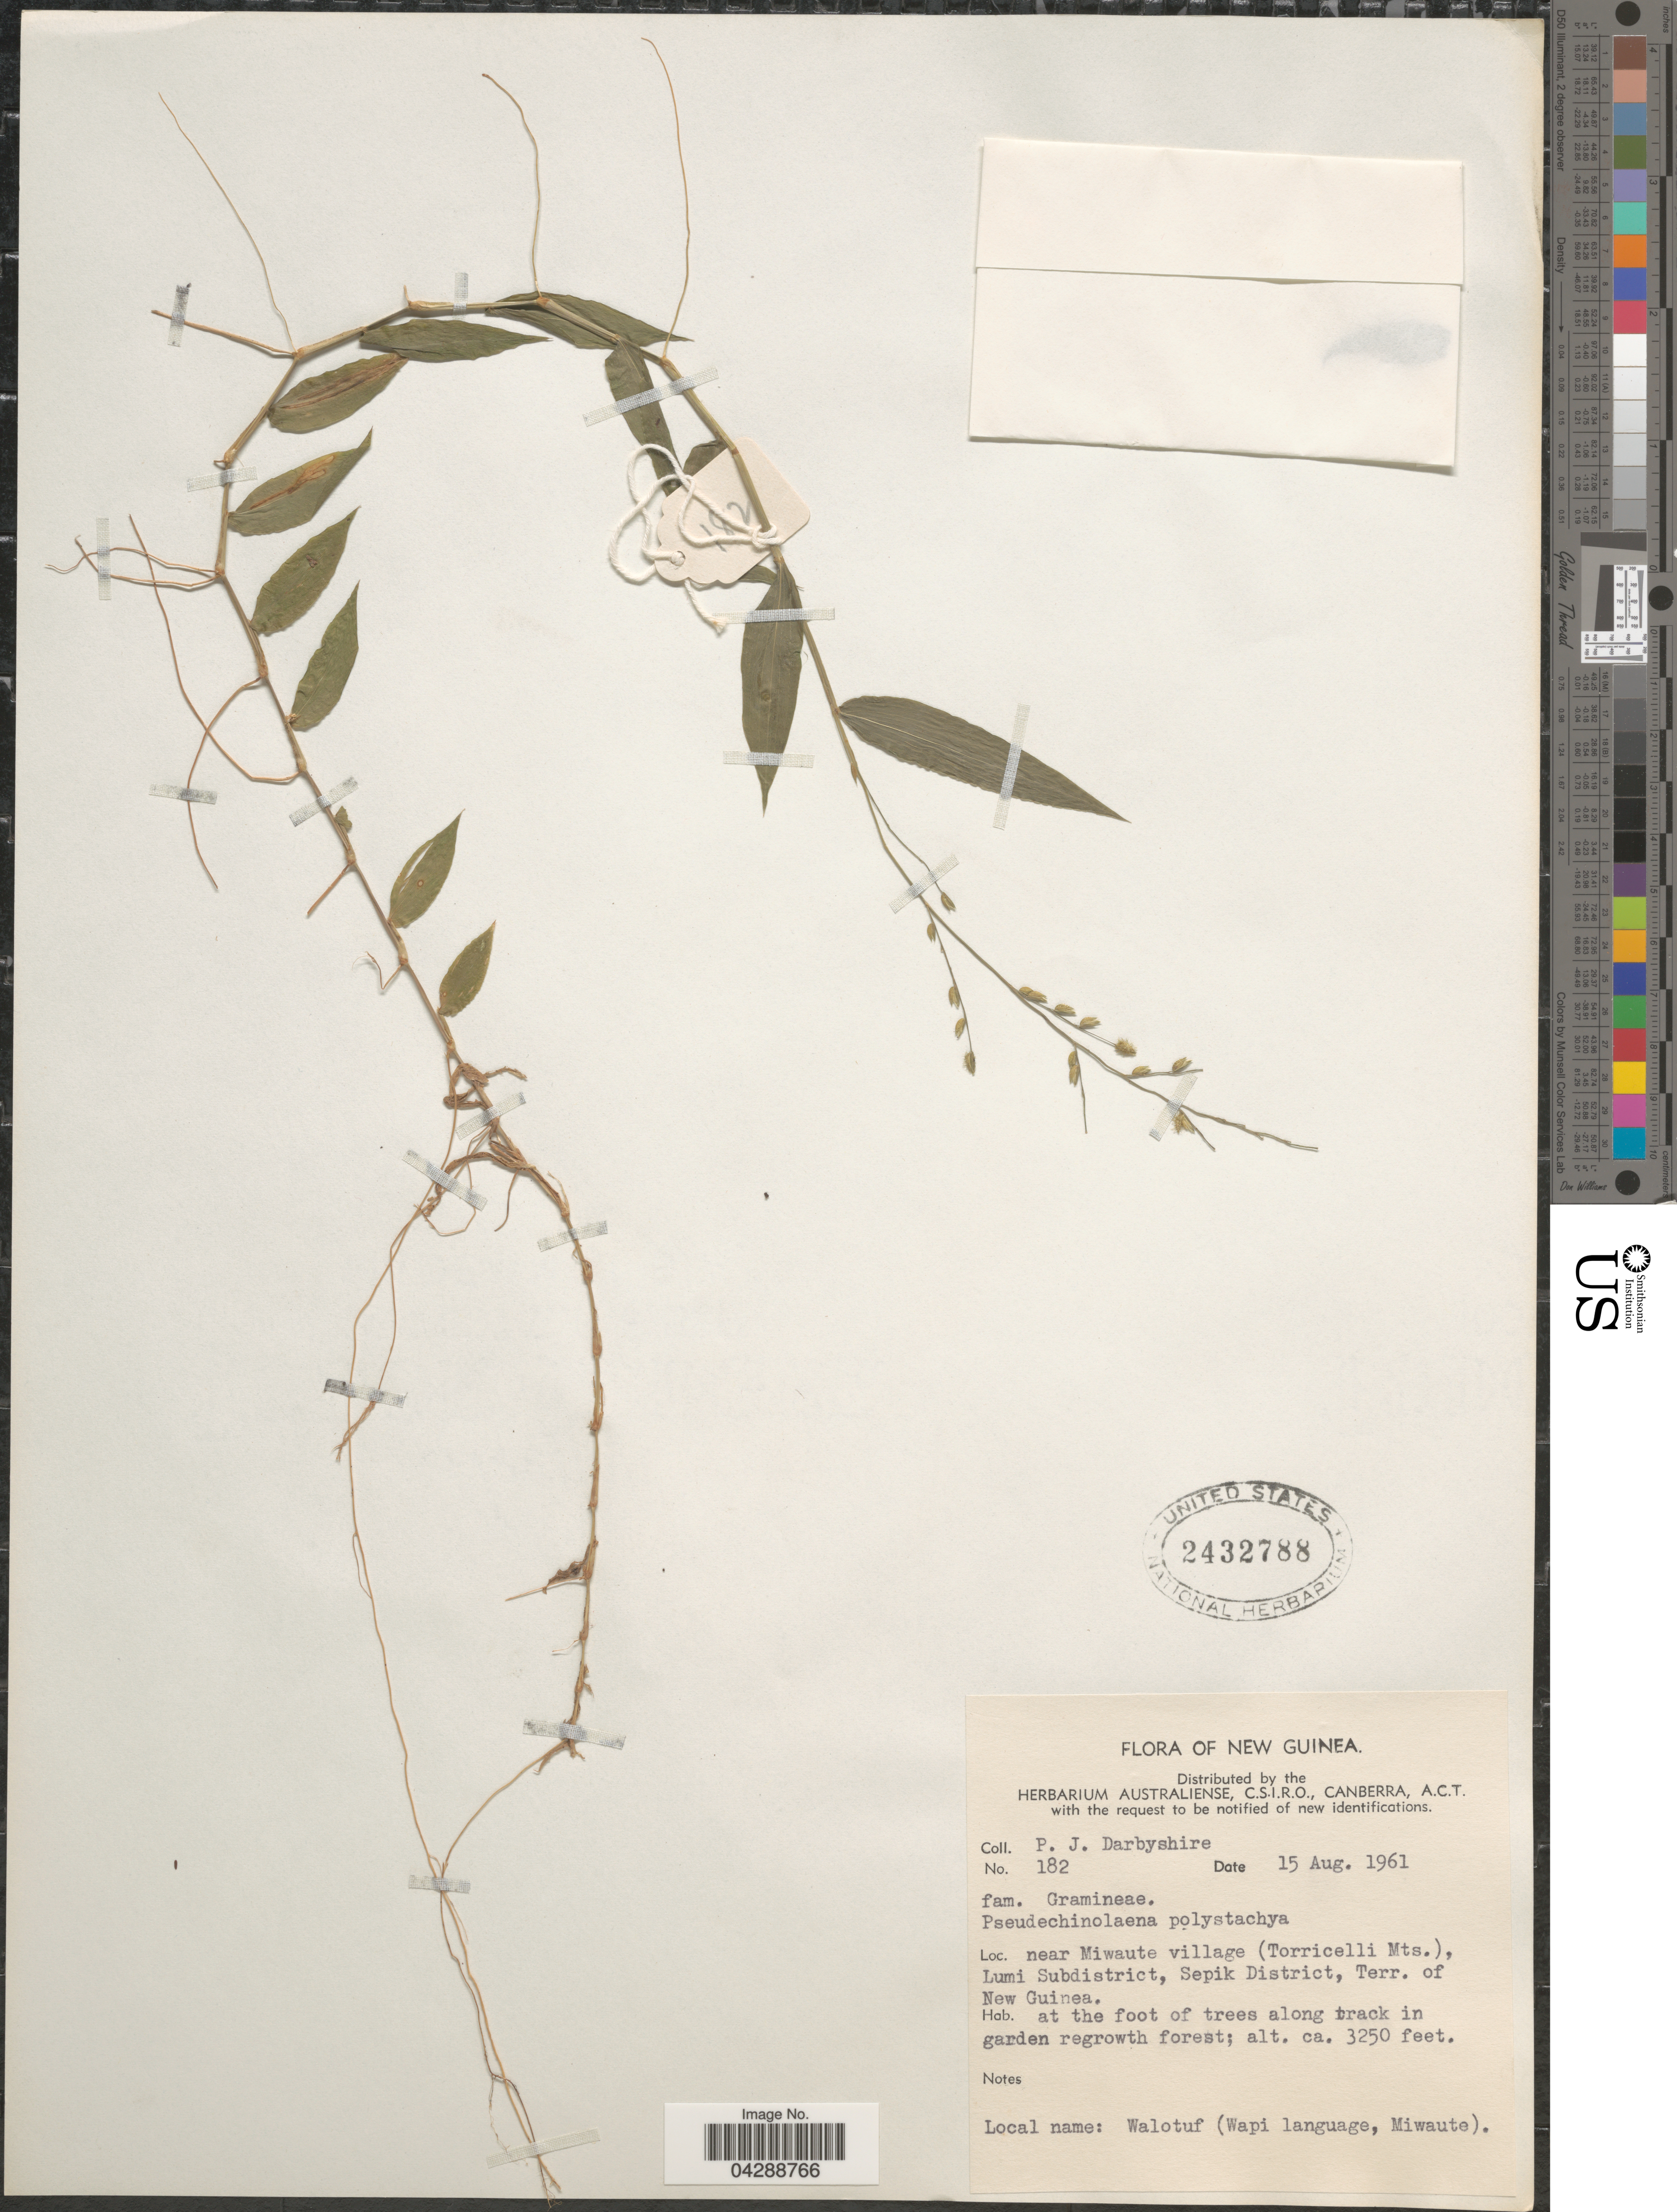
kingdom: Plantae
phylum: Tracheophyta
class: Liliopsida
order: Poales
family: Poaceae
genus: Pseudechinolaena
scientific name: Pseudechinolaena polystachya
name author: (Kunth) Stapf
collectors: P. Darbyshire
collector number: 182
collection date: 1961-08-15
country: Papua New Guinea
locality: New Guinea. Near Miwaute Village (Torricelli Mts.), Lumi Subdistrict, Sepik District, Terr. of New Guinea. At the foot of trees along track in garden regrowth forest.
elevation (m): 991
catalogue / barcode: US 2432788